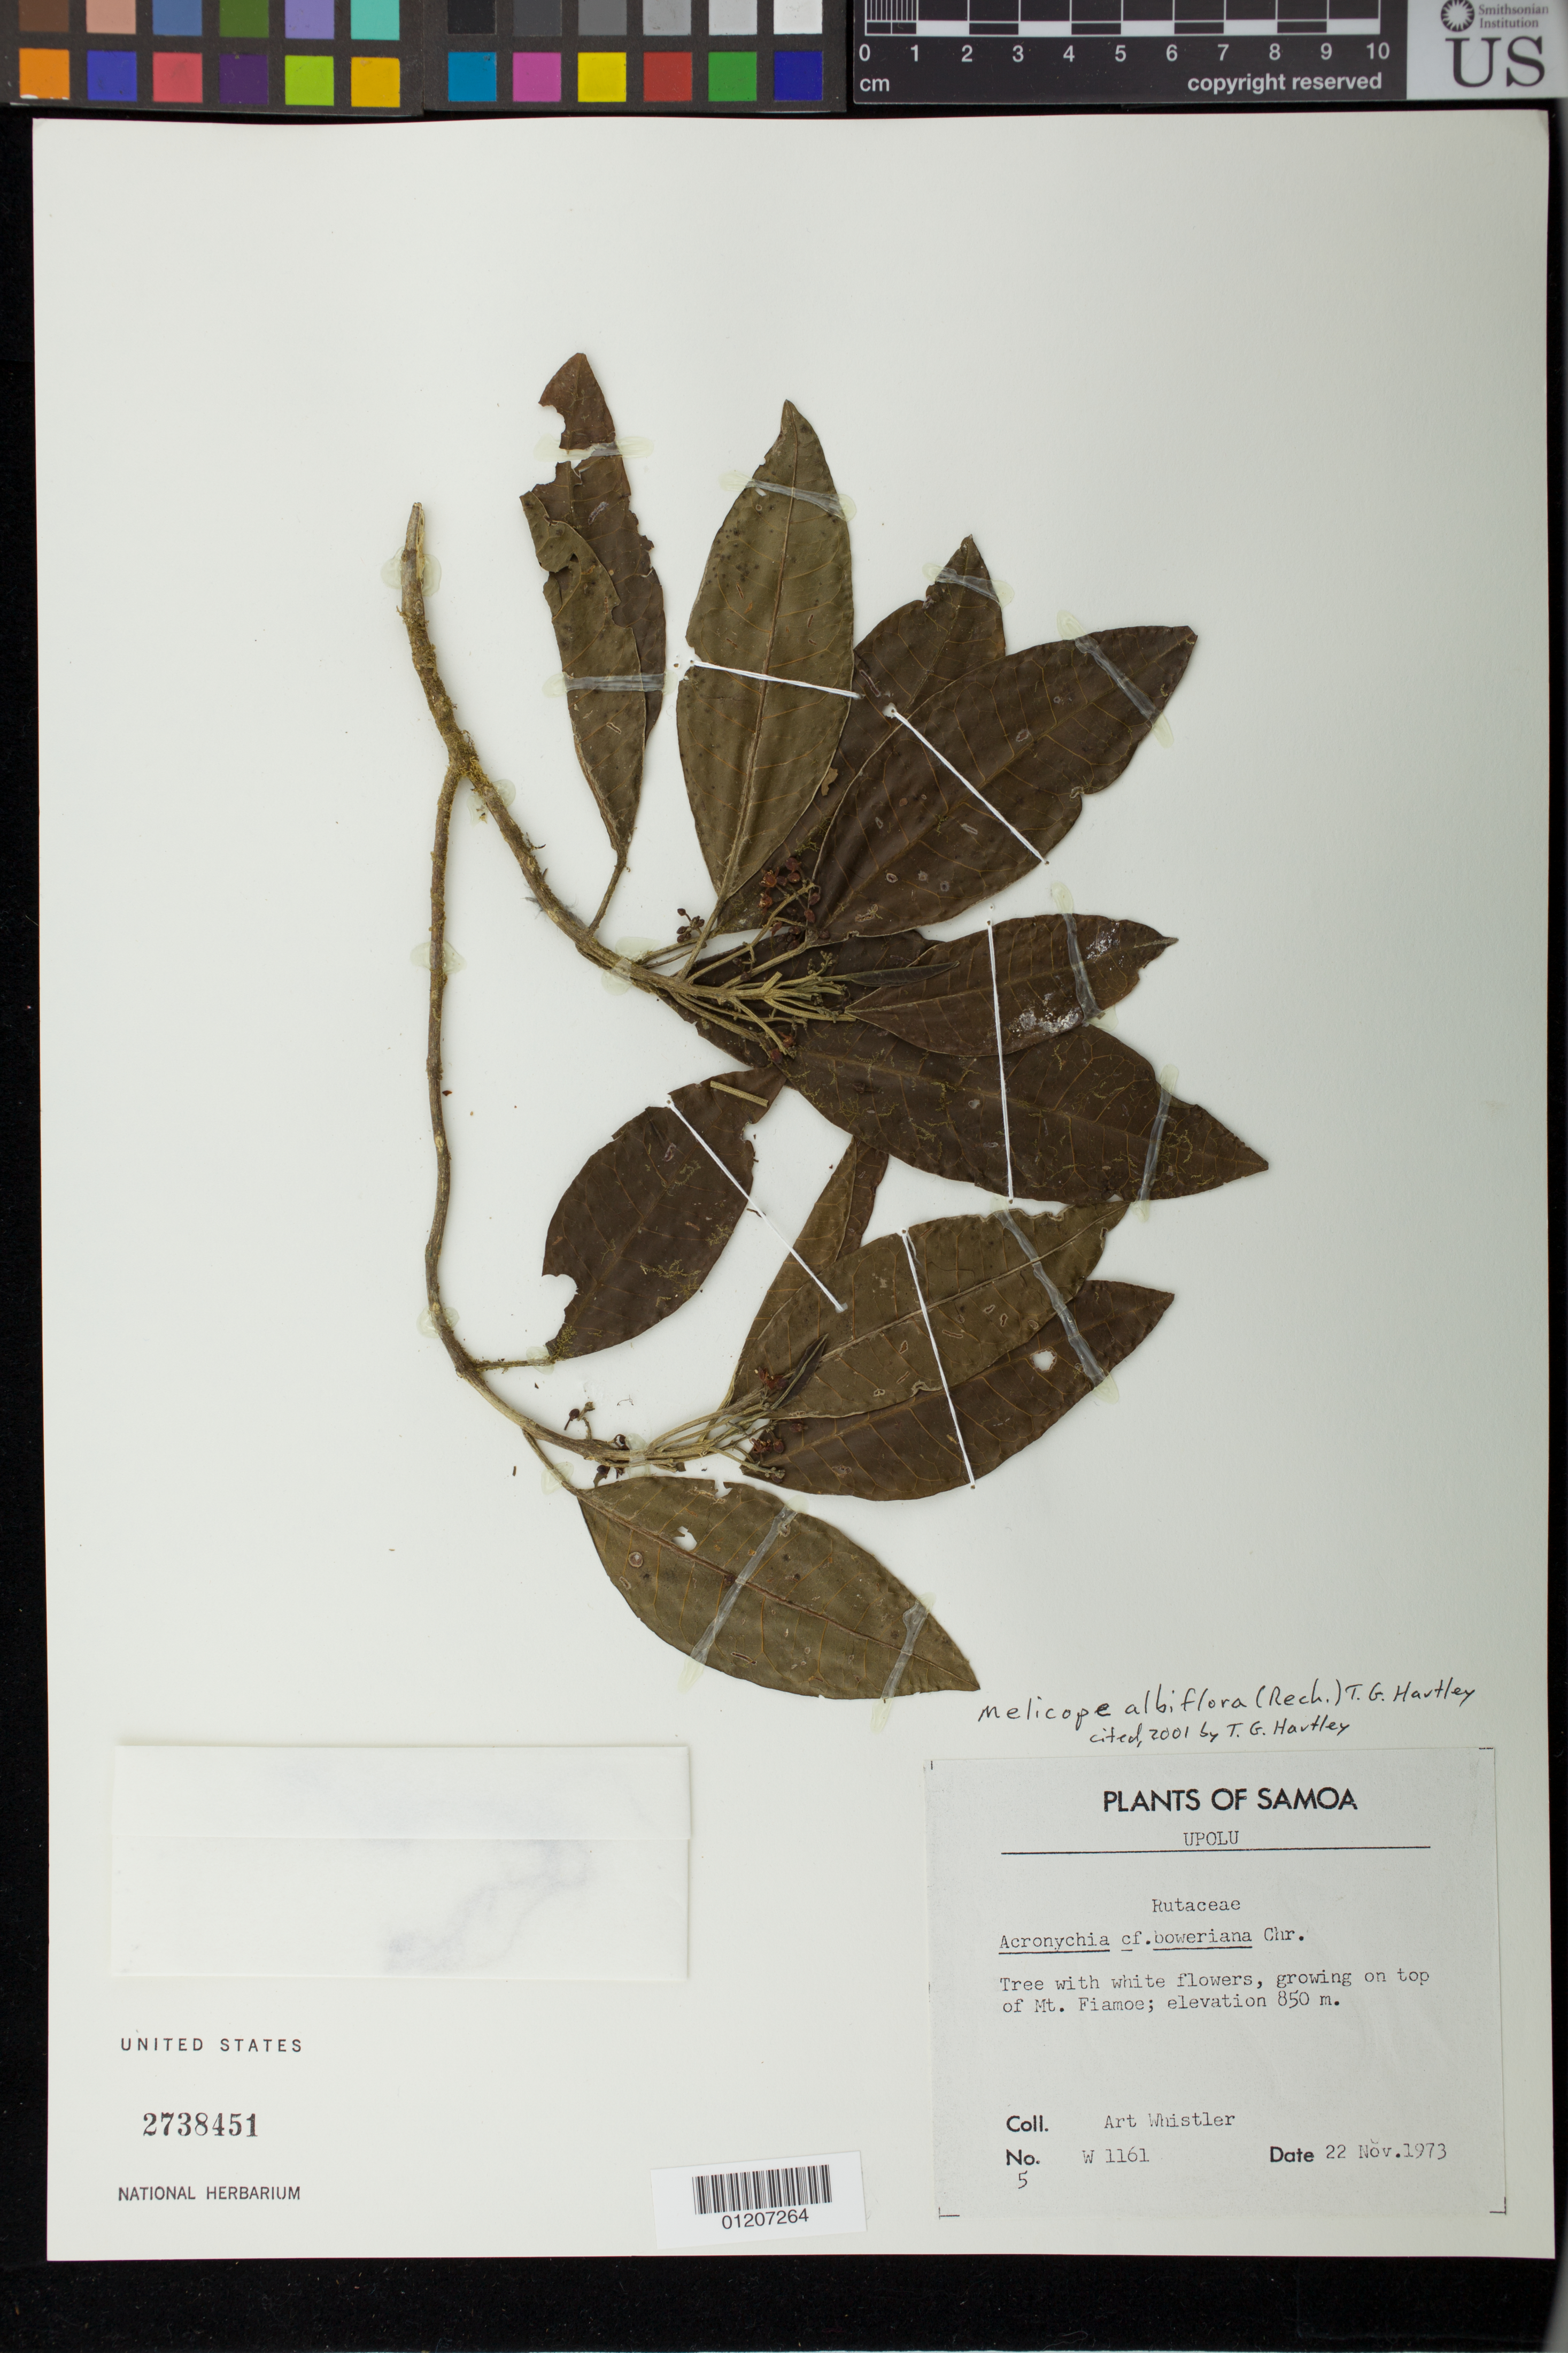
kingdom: Plantae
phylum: Tracheophyta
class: Magnoliopsida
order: Sapindales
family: Rutaceae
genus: Melicope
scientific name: Melicope albiflora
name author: (Rech.) T.G. Hartley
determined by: Hartley, T. G.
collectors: A. Whistler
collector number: W 1161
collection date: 1973-11-22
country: Samoa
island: Upolu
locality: On top of Mt. Fiamoe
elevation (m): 850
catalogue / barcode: US 2738451